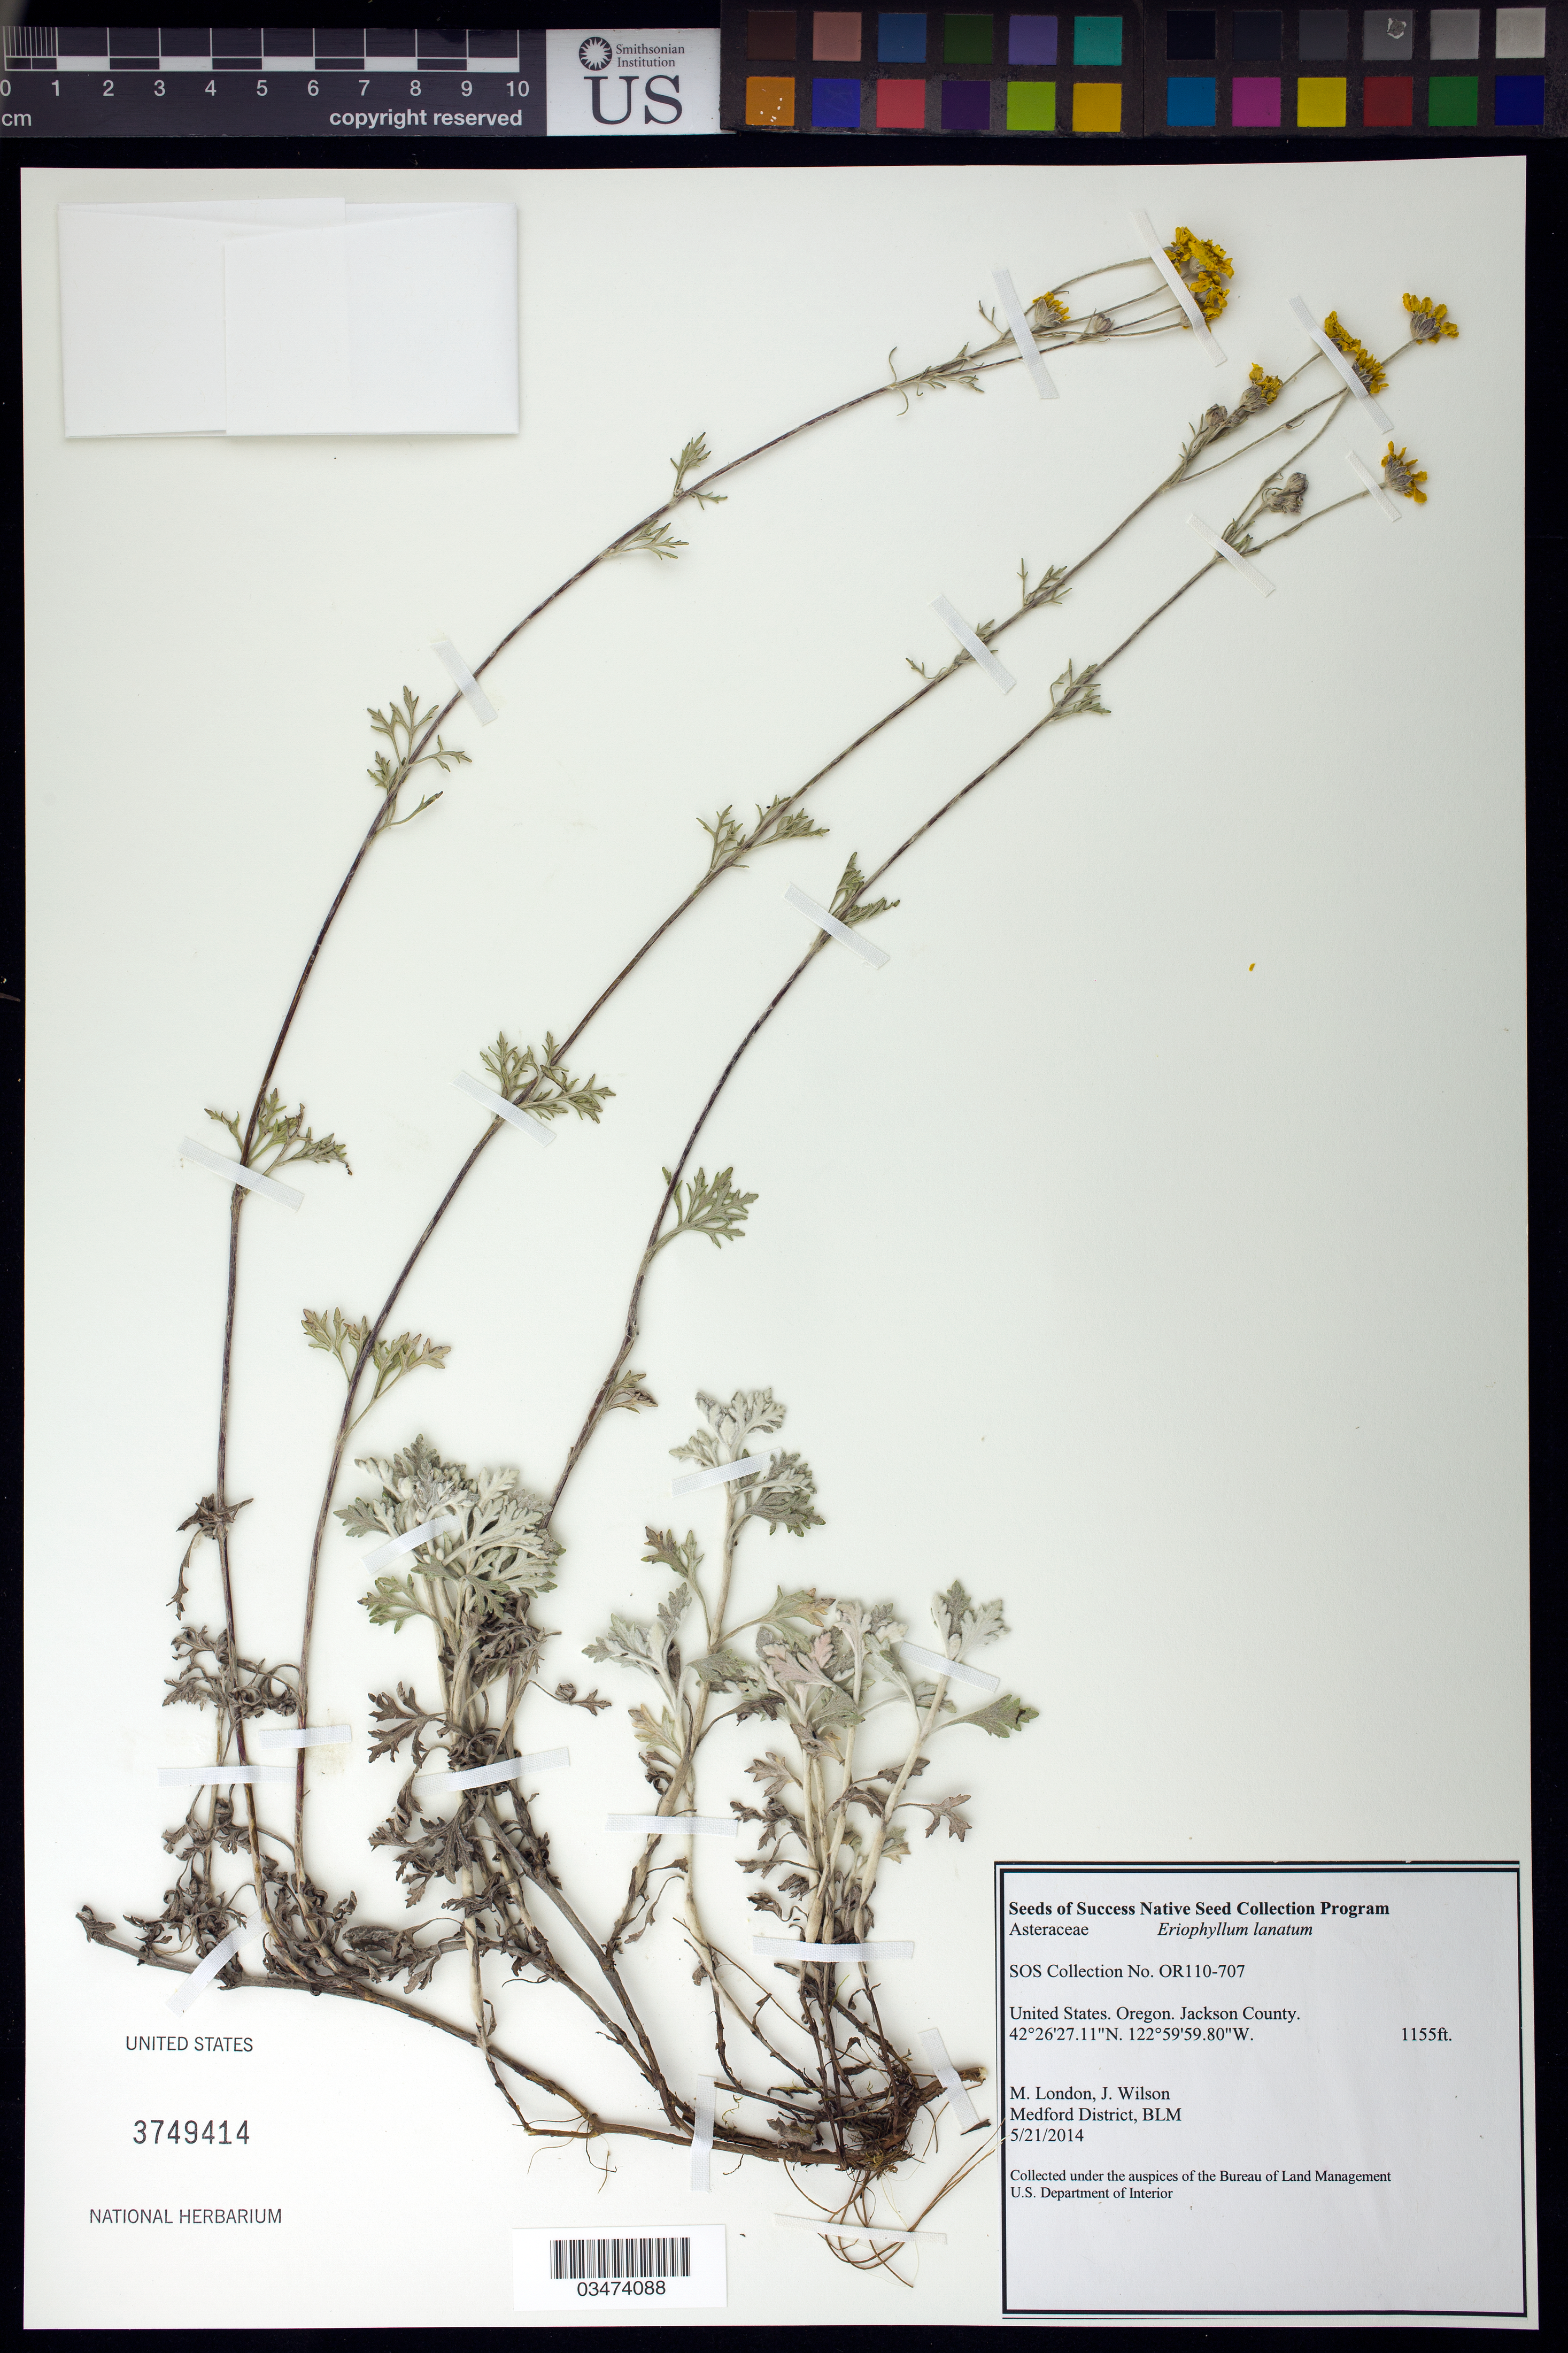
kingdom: Plantae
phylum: Tracheophyta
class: Magnoliopsida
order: Asterales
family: Asteraceae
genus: Eriophyllum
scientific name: Eriophyllum lanatum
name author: (Pursh) J. Forbes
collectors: M. London & J. Wilson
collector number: OR110-707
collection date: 2014-05-21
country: United States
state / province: Oregon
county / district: Jackson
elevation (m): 352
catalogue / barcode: US 3749414